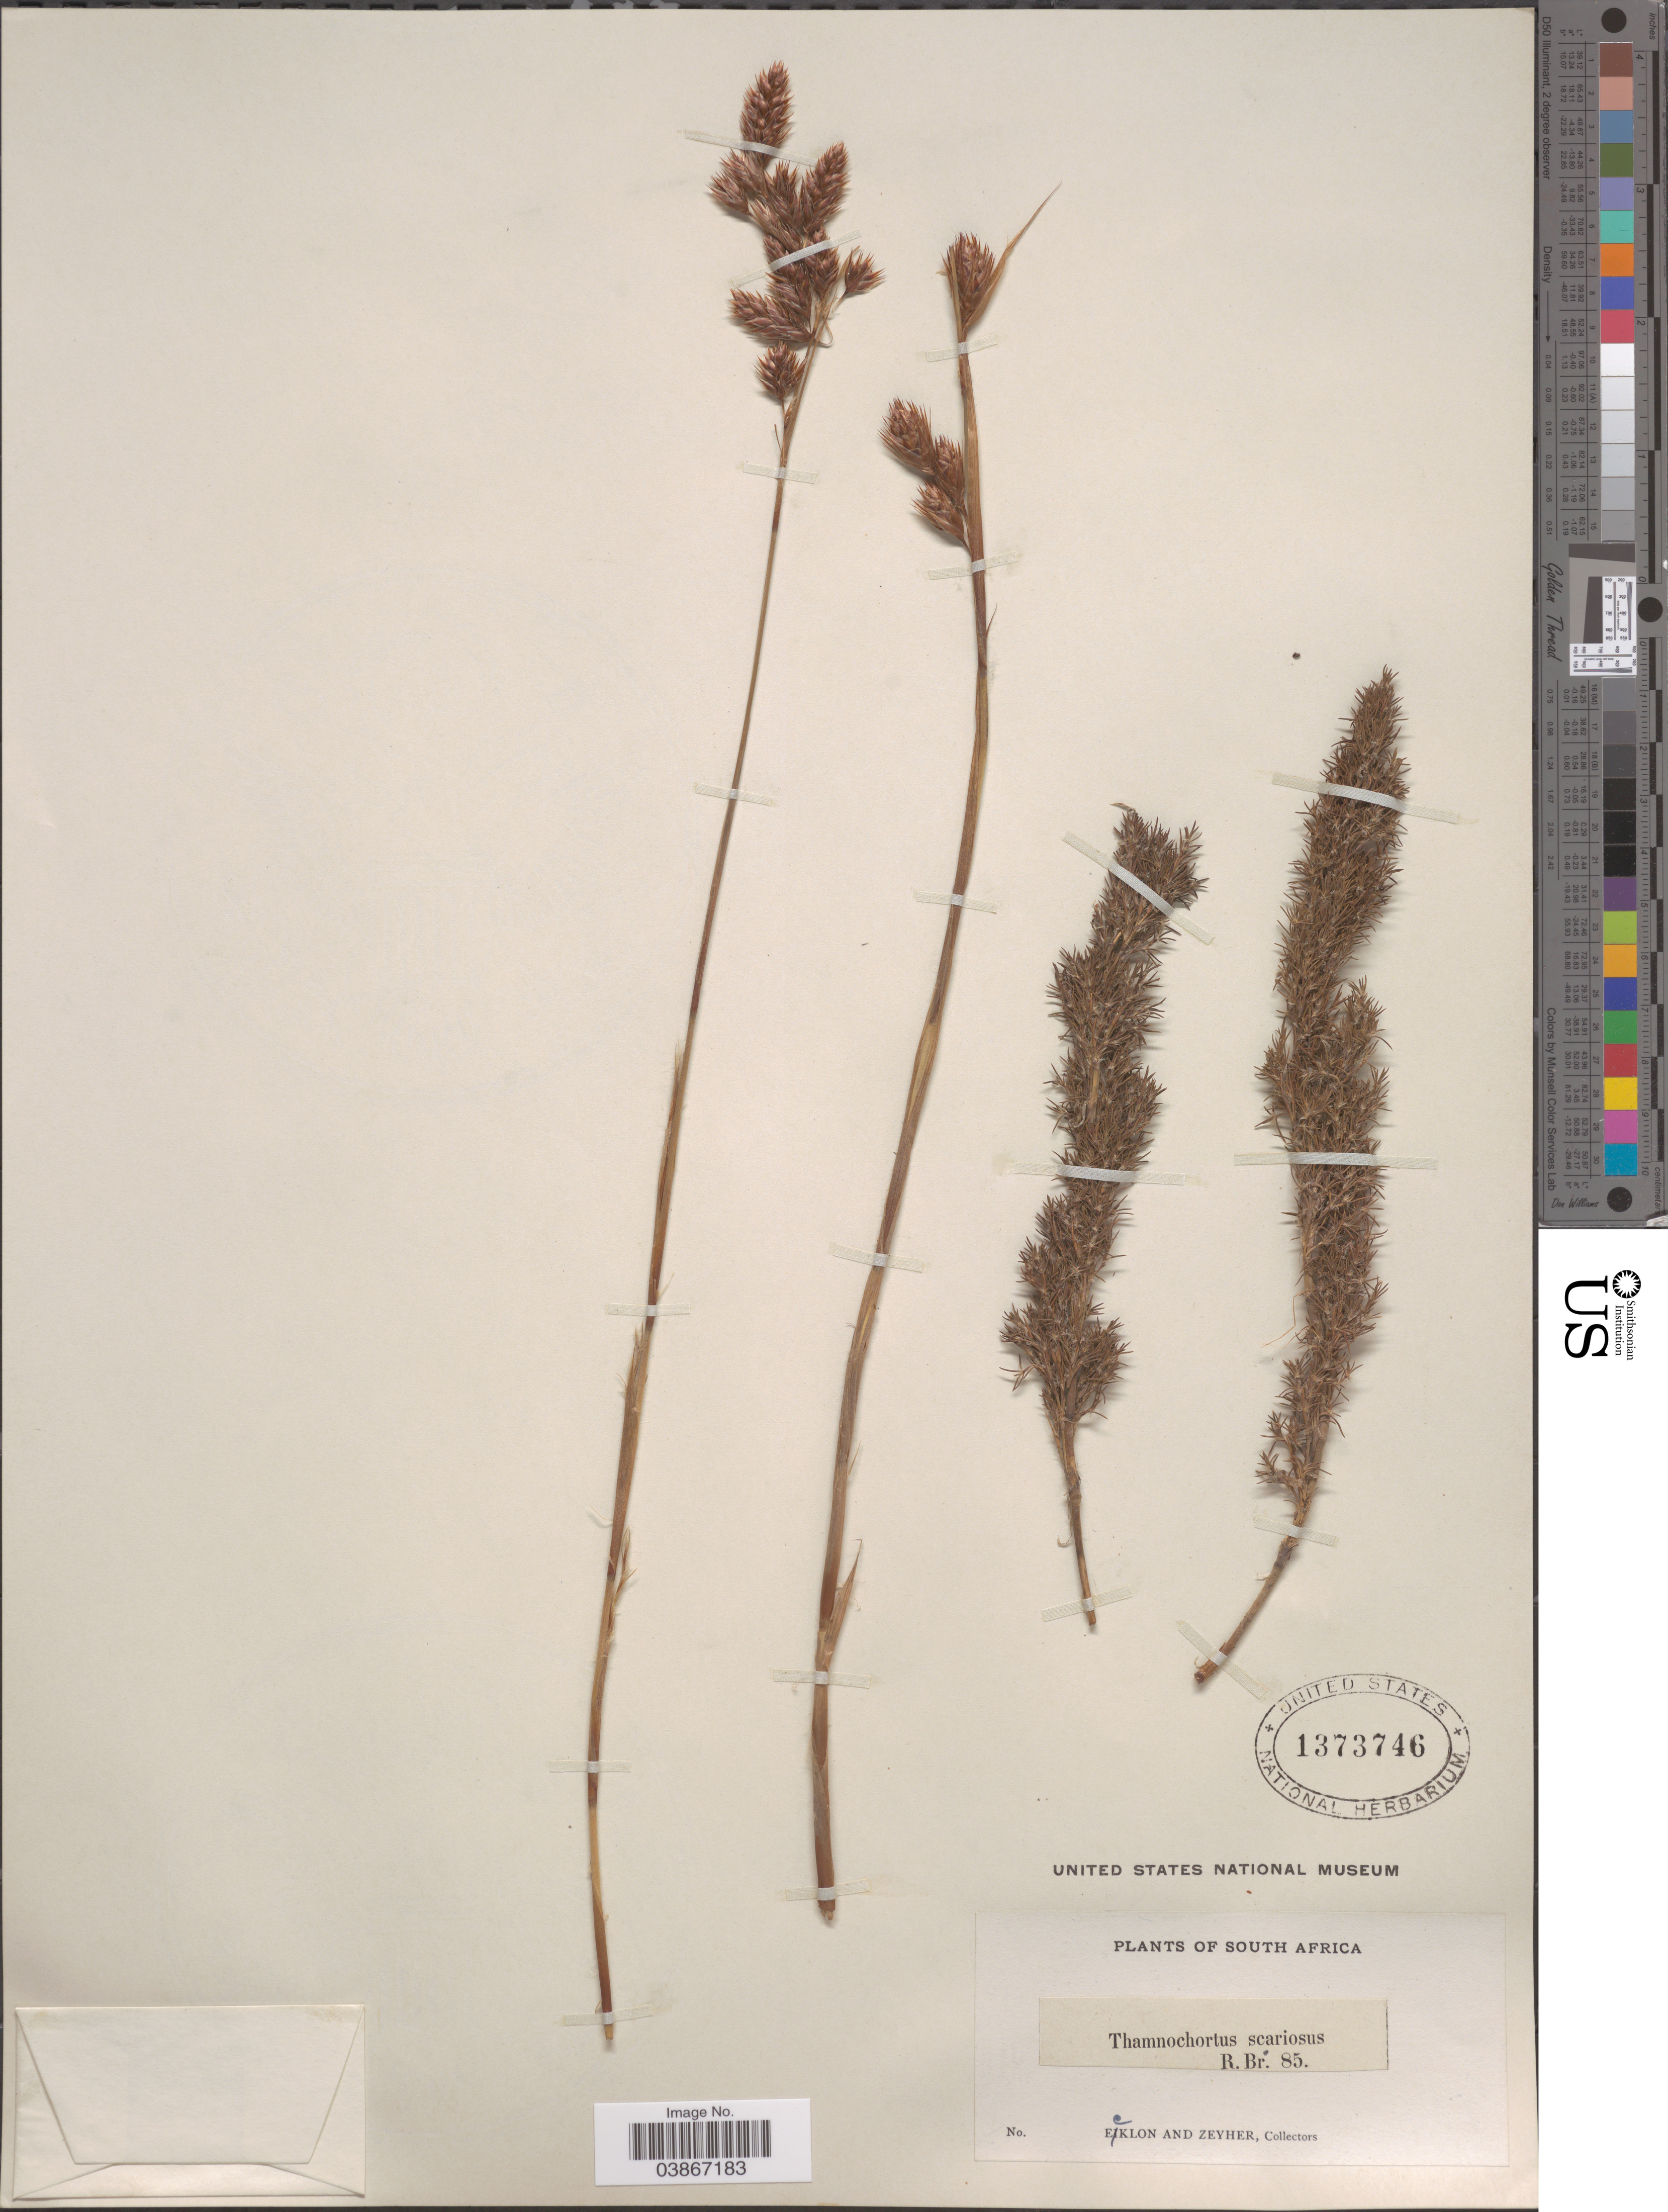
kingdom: Plantae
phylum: Tracheophyta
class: Liliopsida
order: Poales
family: Restionaceae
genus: Thamnochortus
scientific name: Thamnochortus scariosus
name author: R. Br.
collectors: -. Ecklon & -. Zeyher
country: South Africa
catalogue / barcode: US 1373746